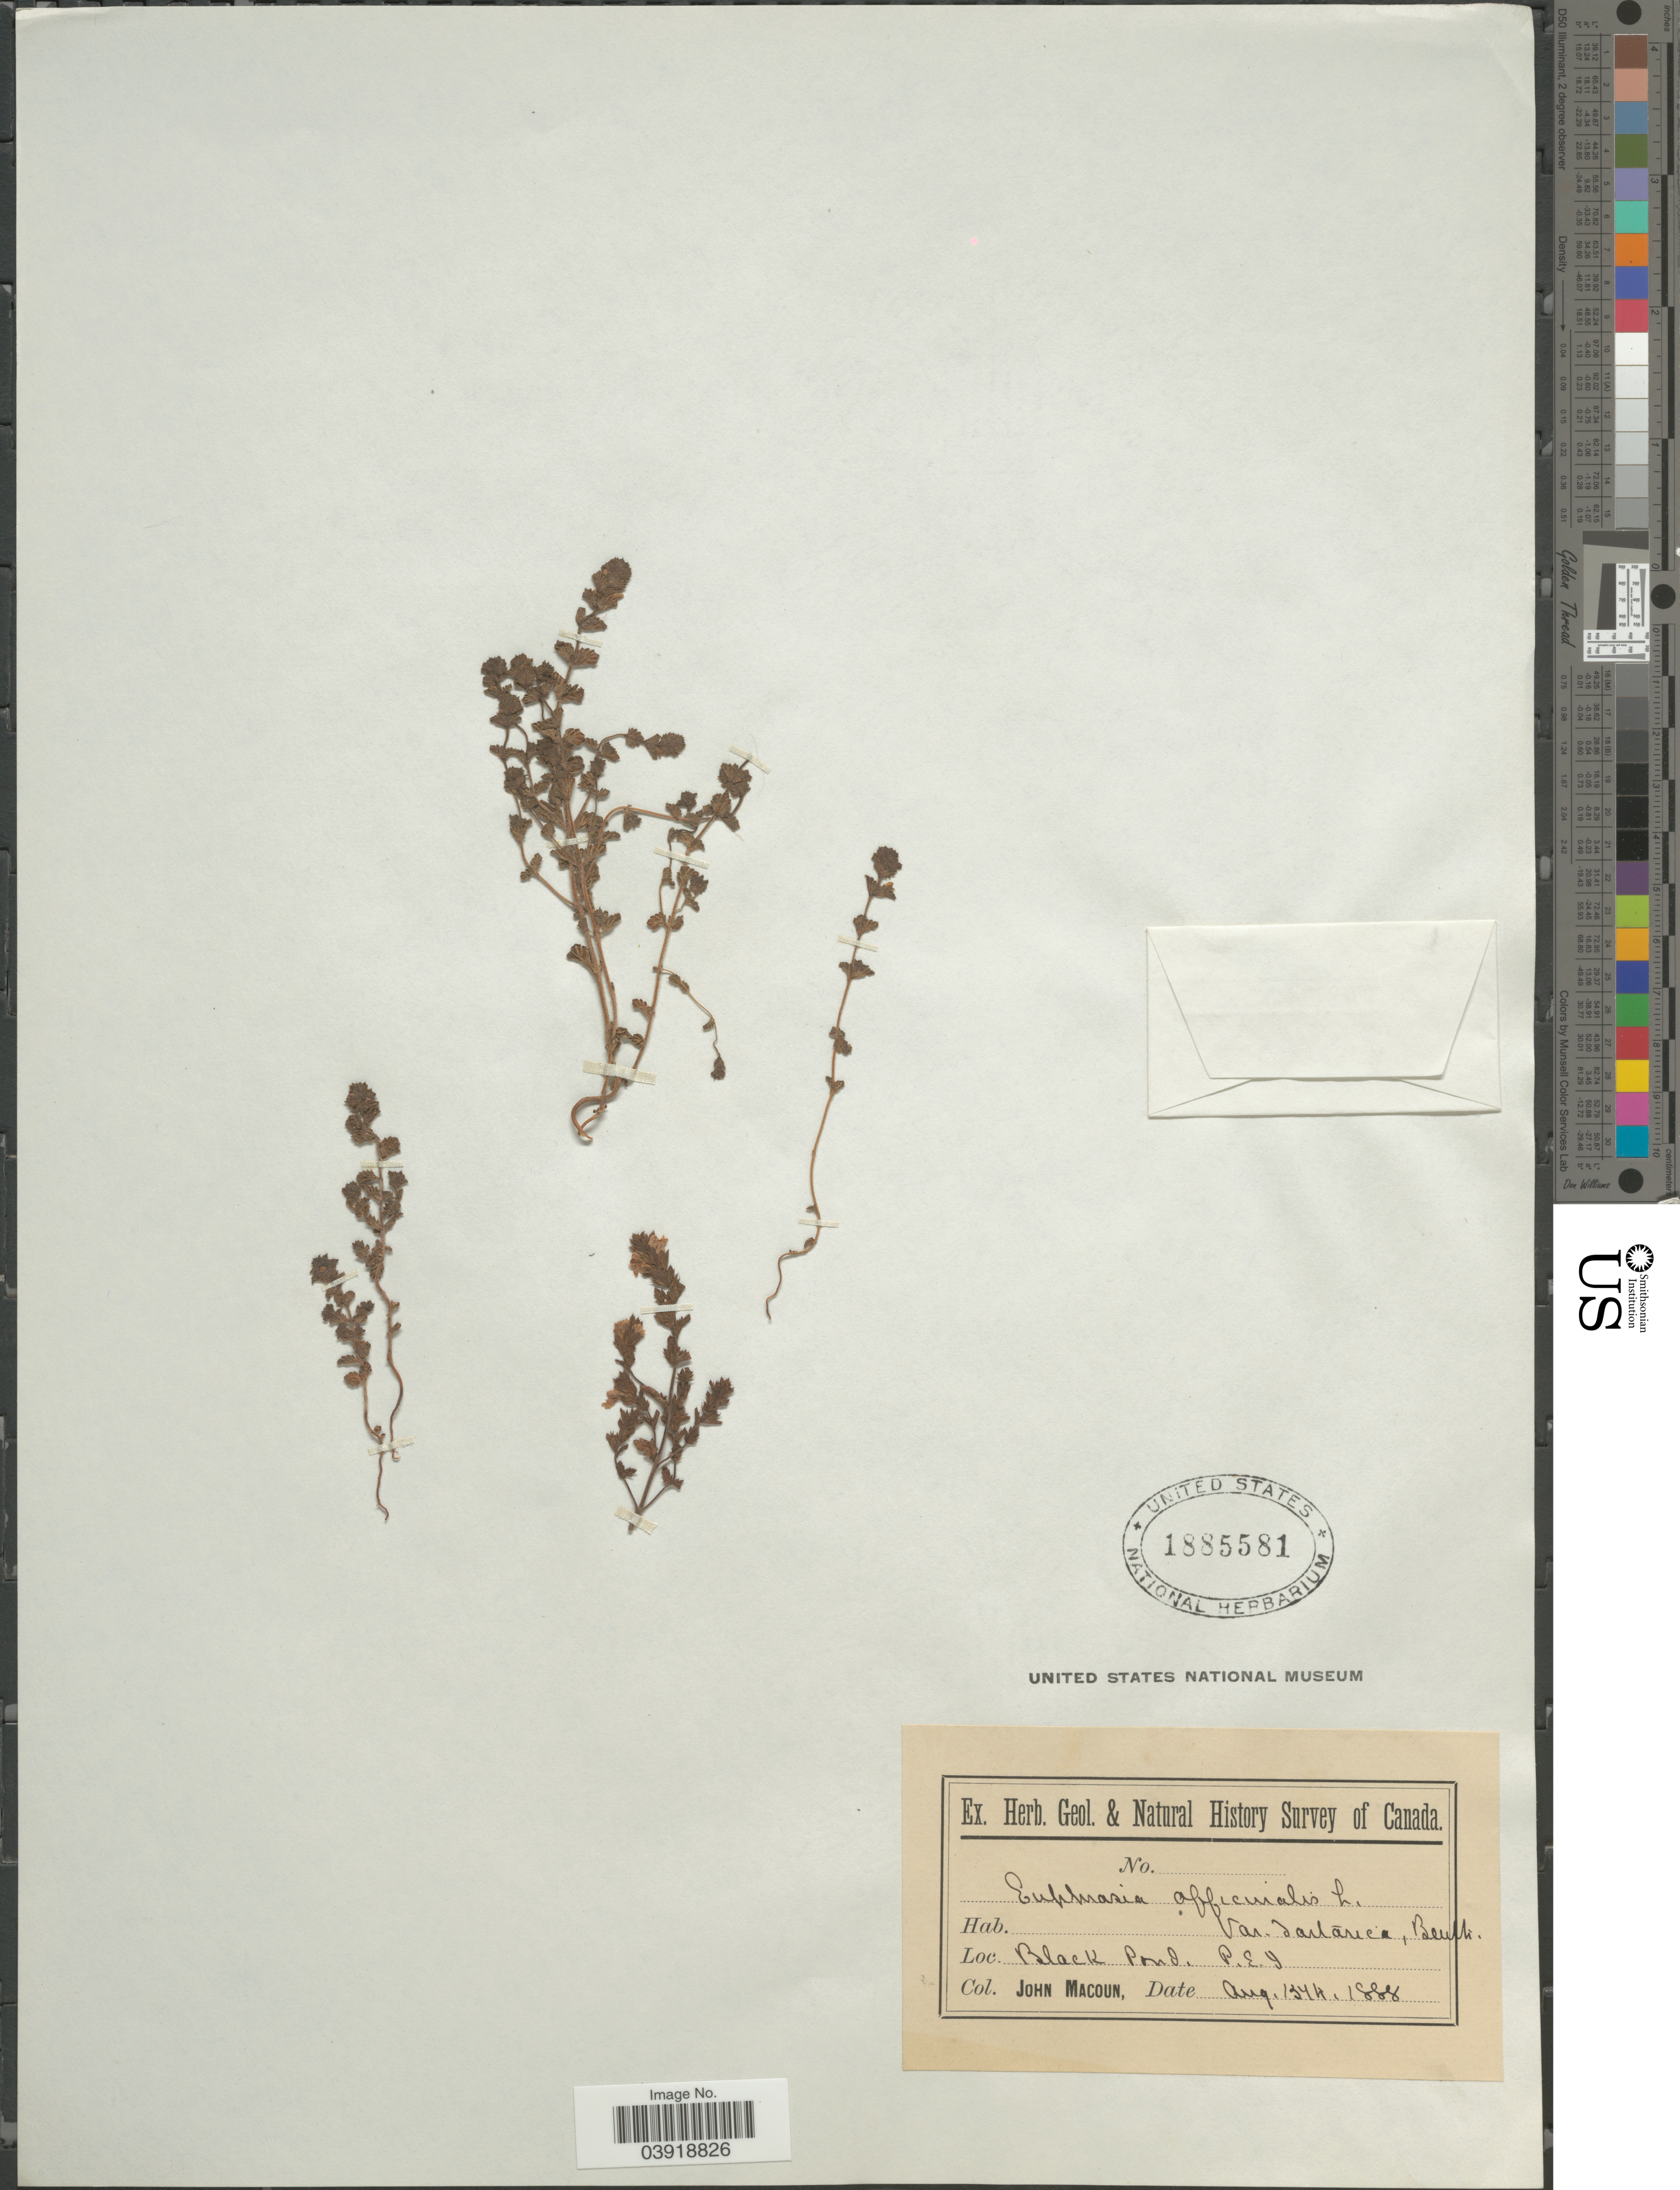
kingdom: Plantae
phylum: Tracheophyta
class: Magnoliopsida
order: Lamiales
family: Orobanchaceae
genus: Euphrasia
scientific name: Euphrasia officinalis var. tatarica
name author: Benth.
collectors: J. Macoun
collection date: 1888-08-13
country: Canada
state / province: Prince Edward Island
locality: Black Pond.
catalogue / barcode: US 1885581